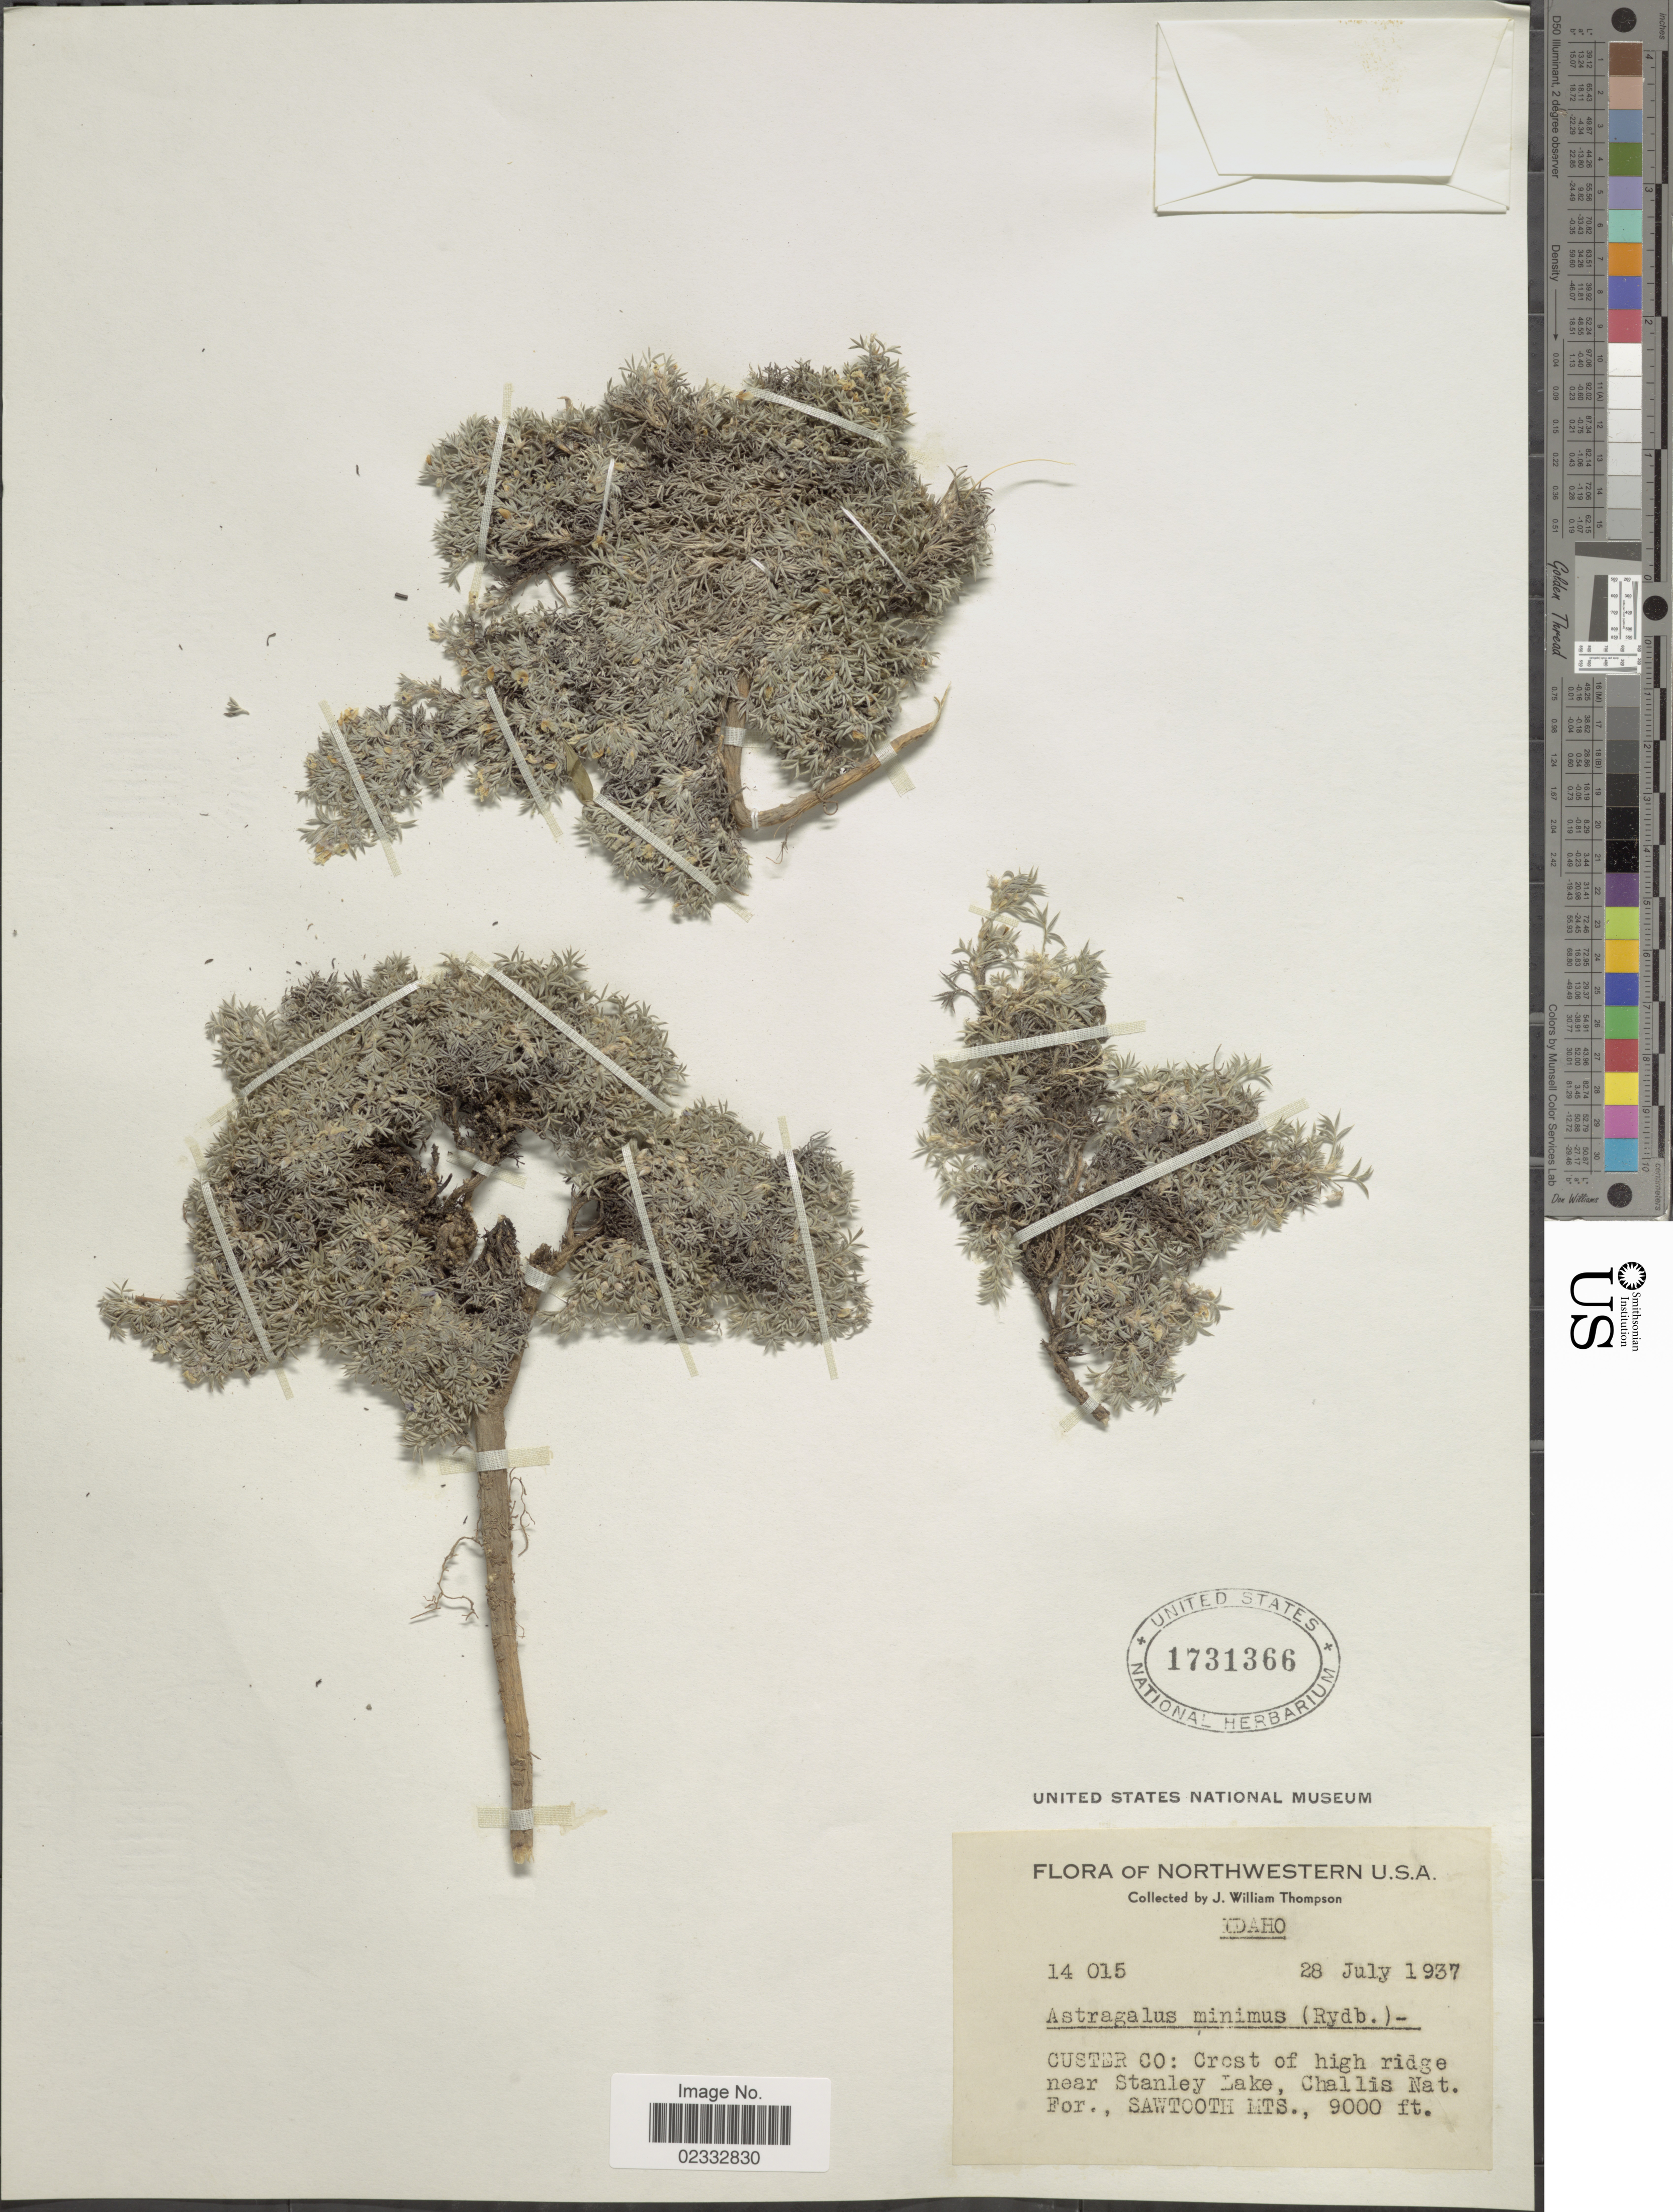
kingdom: Plantae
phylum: Tracheophyta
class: Magnoliopsida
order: Fabales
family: Fabaceae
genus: Astragalus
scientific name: Astragalus minimus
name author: Vogel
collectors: J. W. Thompson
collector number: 14015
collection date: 1937-07-28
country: United States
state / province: Idaho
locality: Northwestern U.S.A., Custer Co: crest of high ridge near Stanley Lake, Challis Nat. For., Sawtooth Mts.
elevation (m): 2743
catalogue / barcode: US 1731366